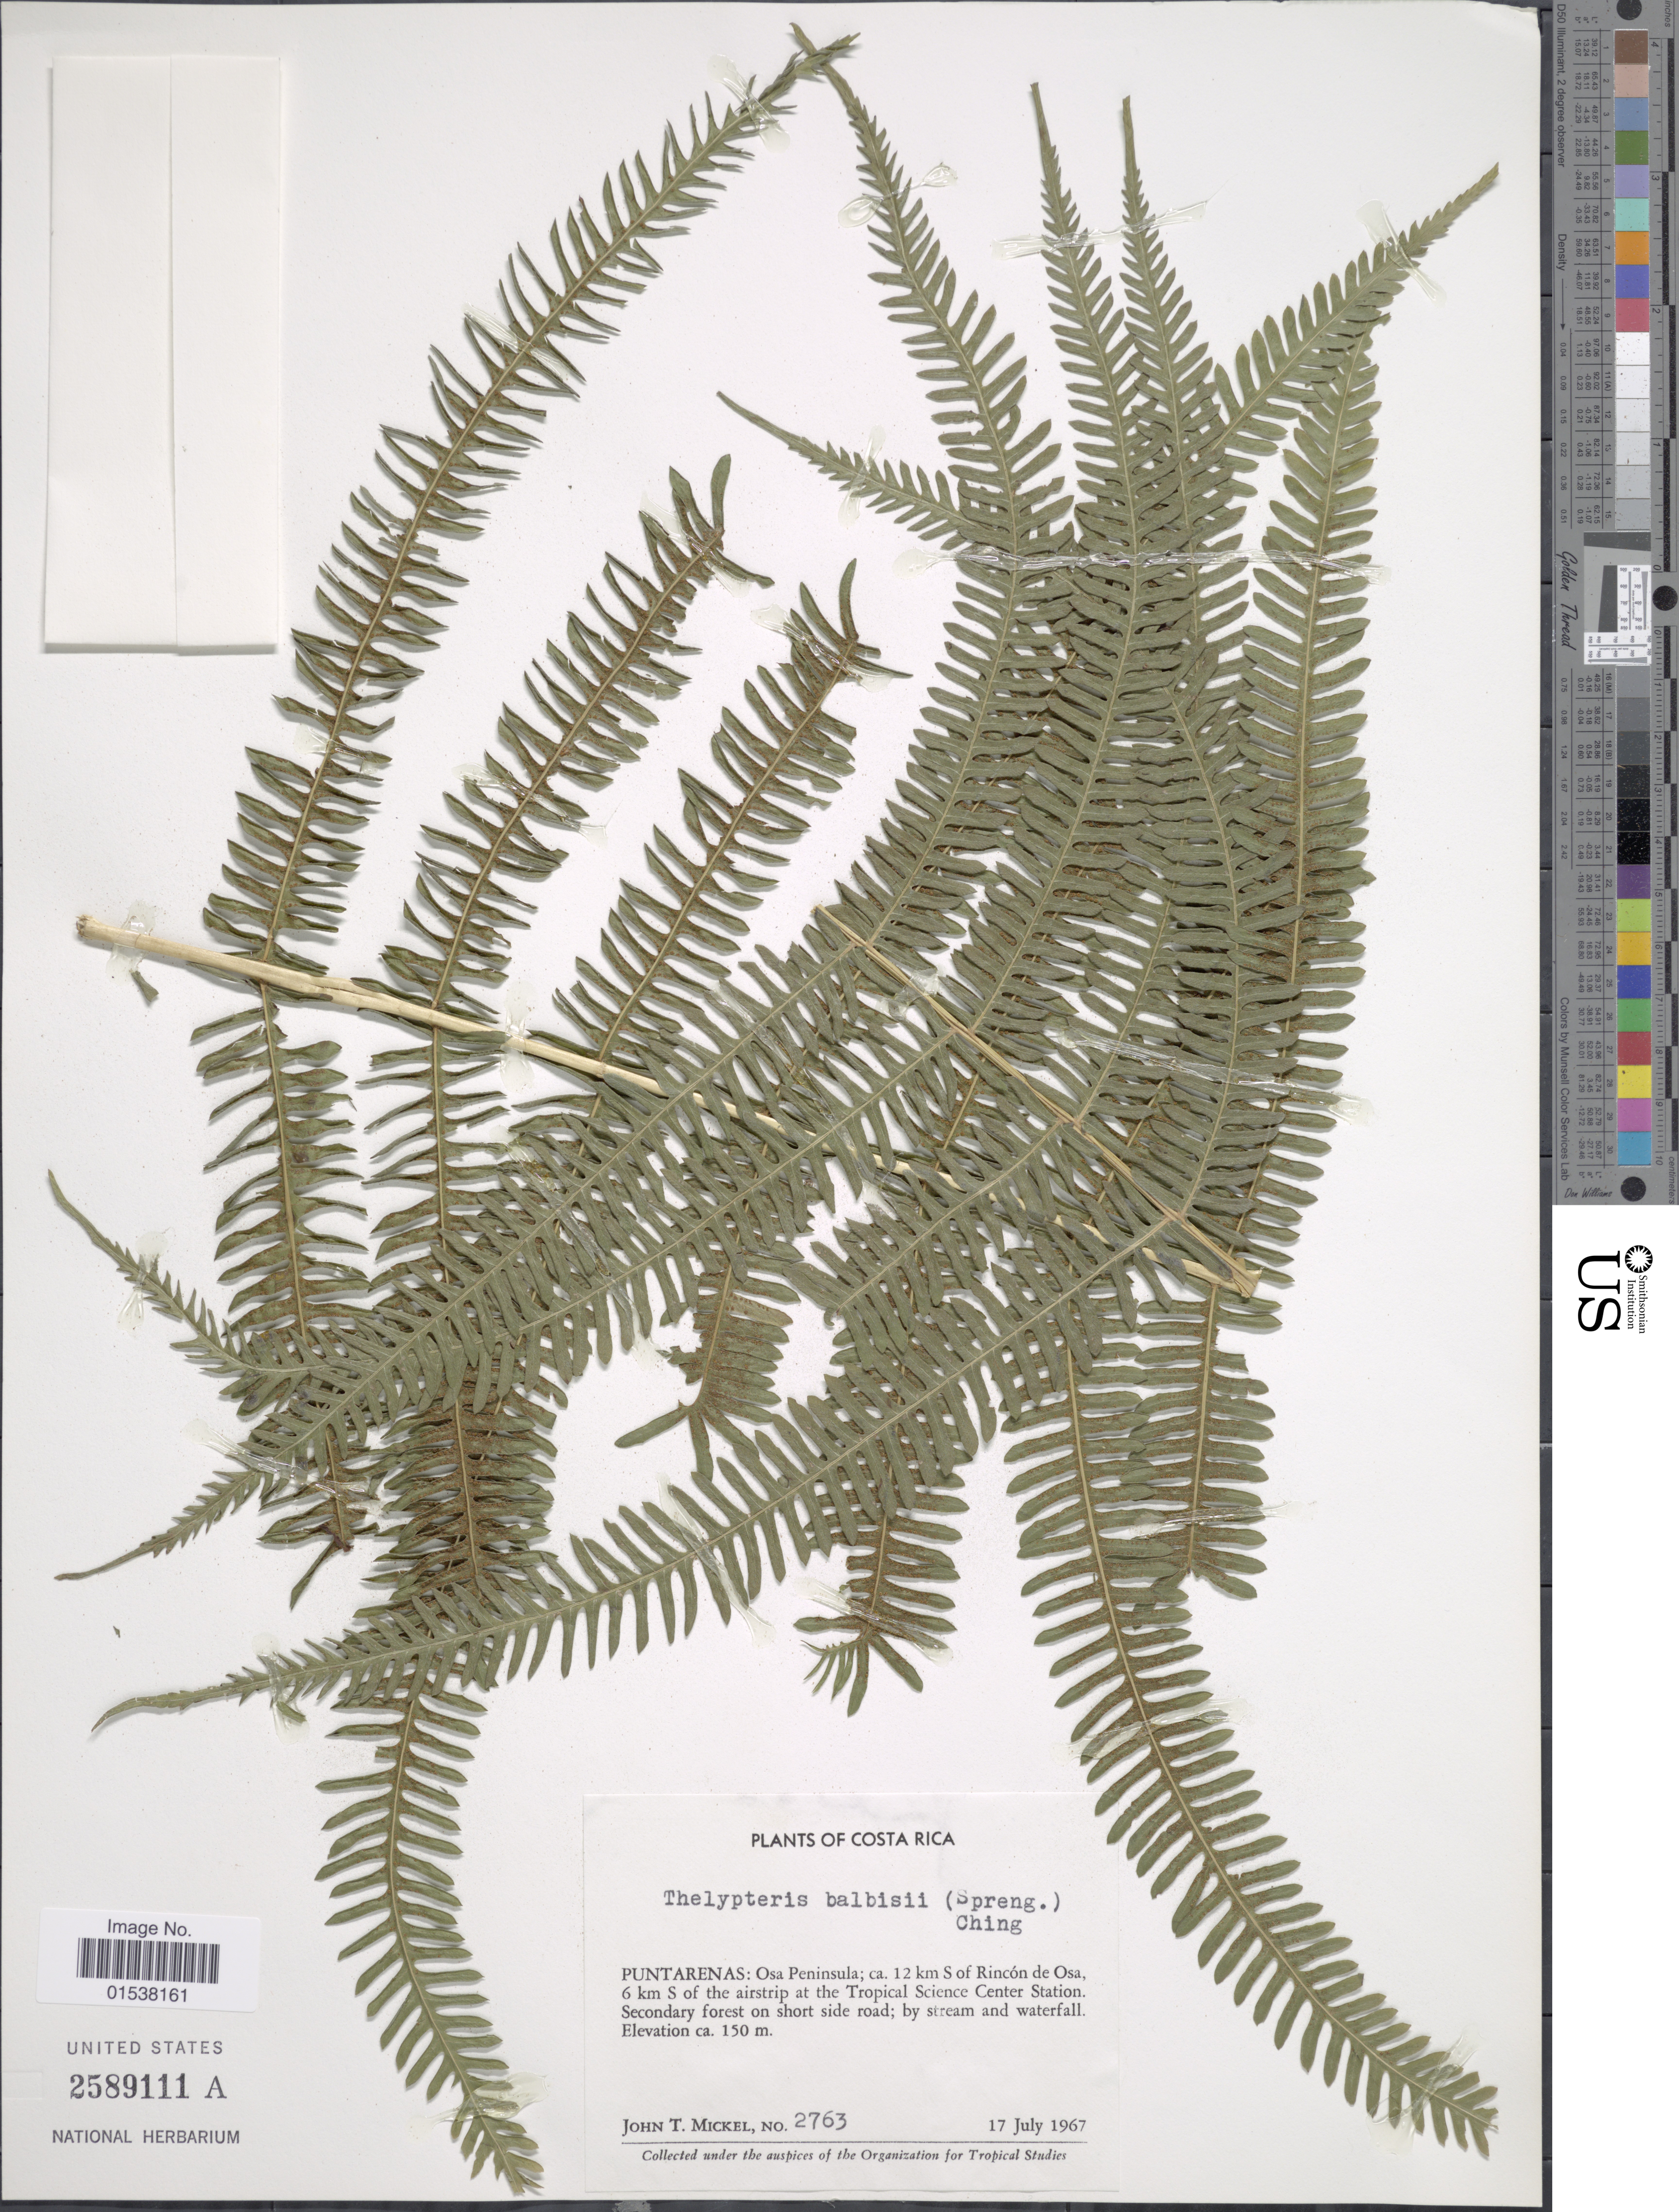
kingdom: Plantae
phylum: Tracheophyta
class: Polypodiopsida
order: Polypodiales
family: Thelypteridaceae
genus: Amauropelta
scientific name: Amauropelta balbisii (Spreng.) comb. nov., ined. 2015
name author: (Spreng.)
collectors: J. T. Mickel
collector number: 2763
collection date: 1967-07-17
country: Costa Rica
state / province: Puntarenas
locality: Puntarenas: Osa Peninsula; ca. 12 km S of rincon de Osa 6 km S of the airstrip at the Tropical Science Center Station, Secondary forest on short side road; by stream and waterfall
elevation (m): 150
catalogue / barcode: US 2589111A